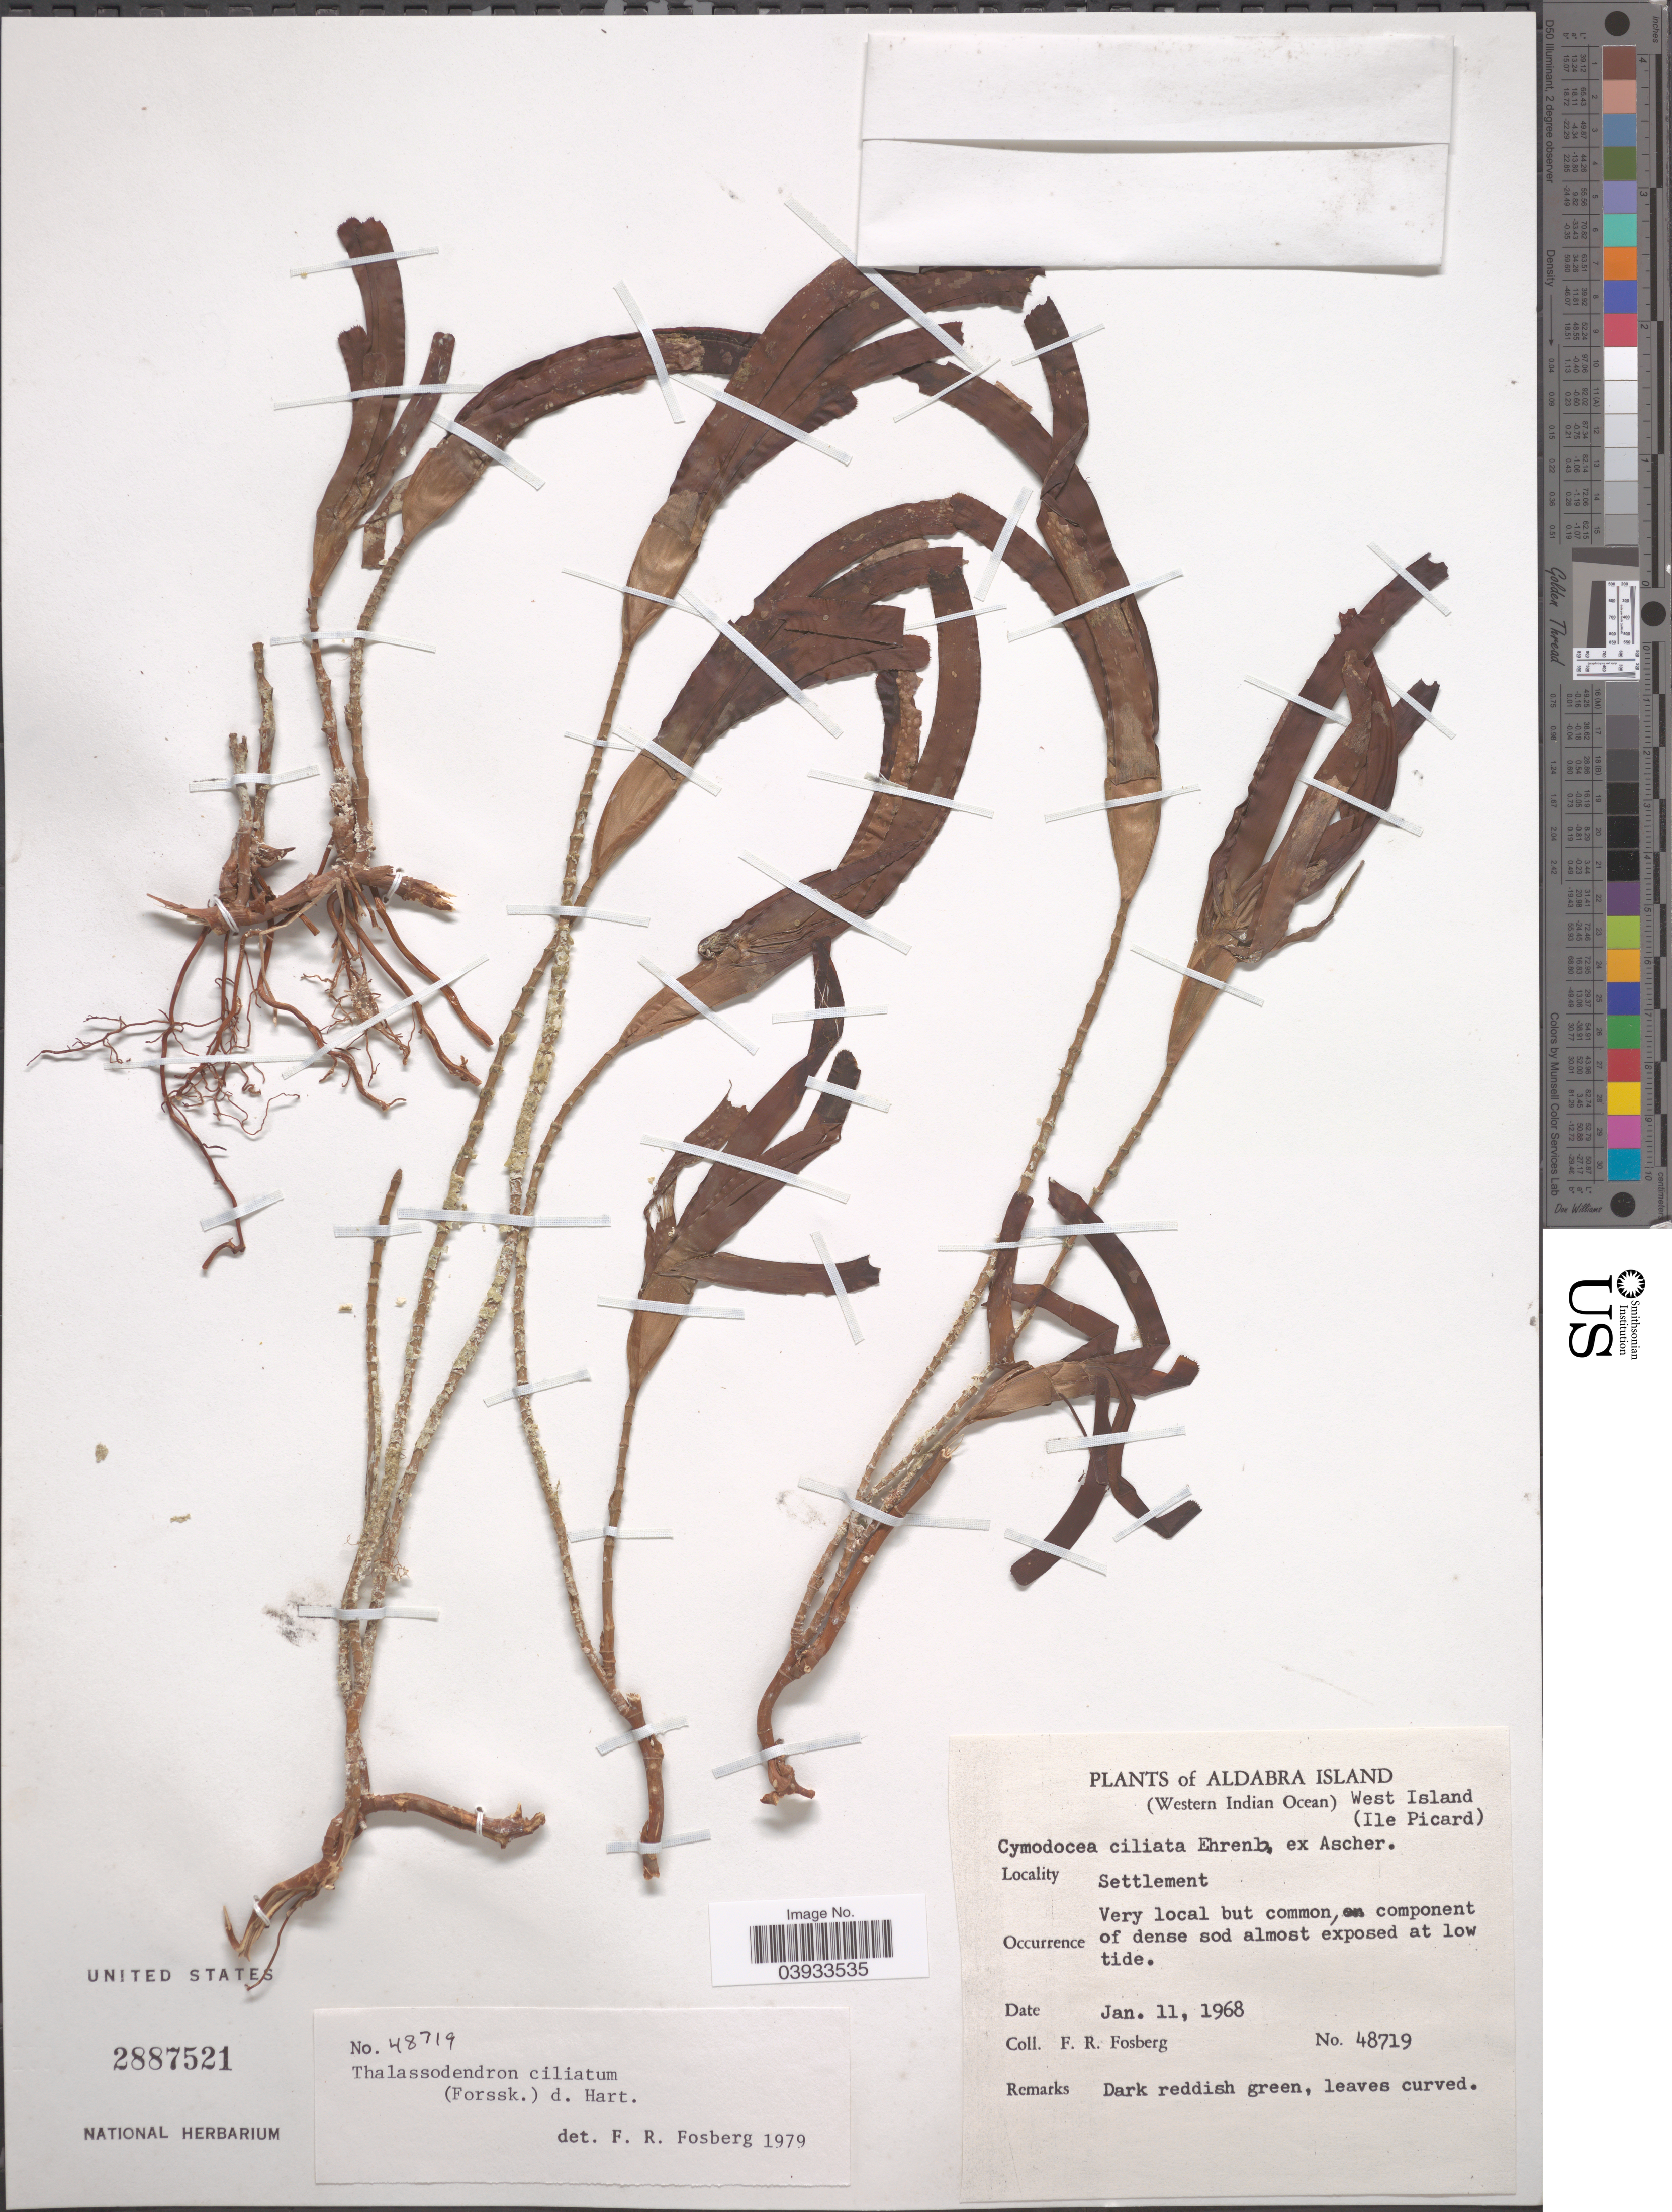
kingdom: Plantae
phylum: Tracheophyta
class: Liliopsida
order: Alismatales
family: Cymodoceaceae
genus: Thalassodendron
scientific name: Thalassodendron ciliatum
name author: (Forssk.) Hartog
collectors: F. R. Fosberg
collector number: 48719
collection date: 1968-01-11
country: Seychelles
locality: Aldabra Island. (Western Indian Ocean) West Island (Ile Picard). Settlement.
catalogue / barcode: US 2887521